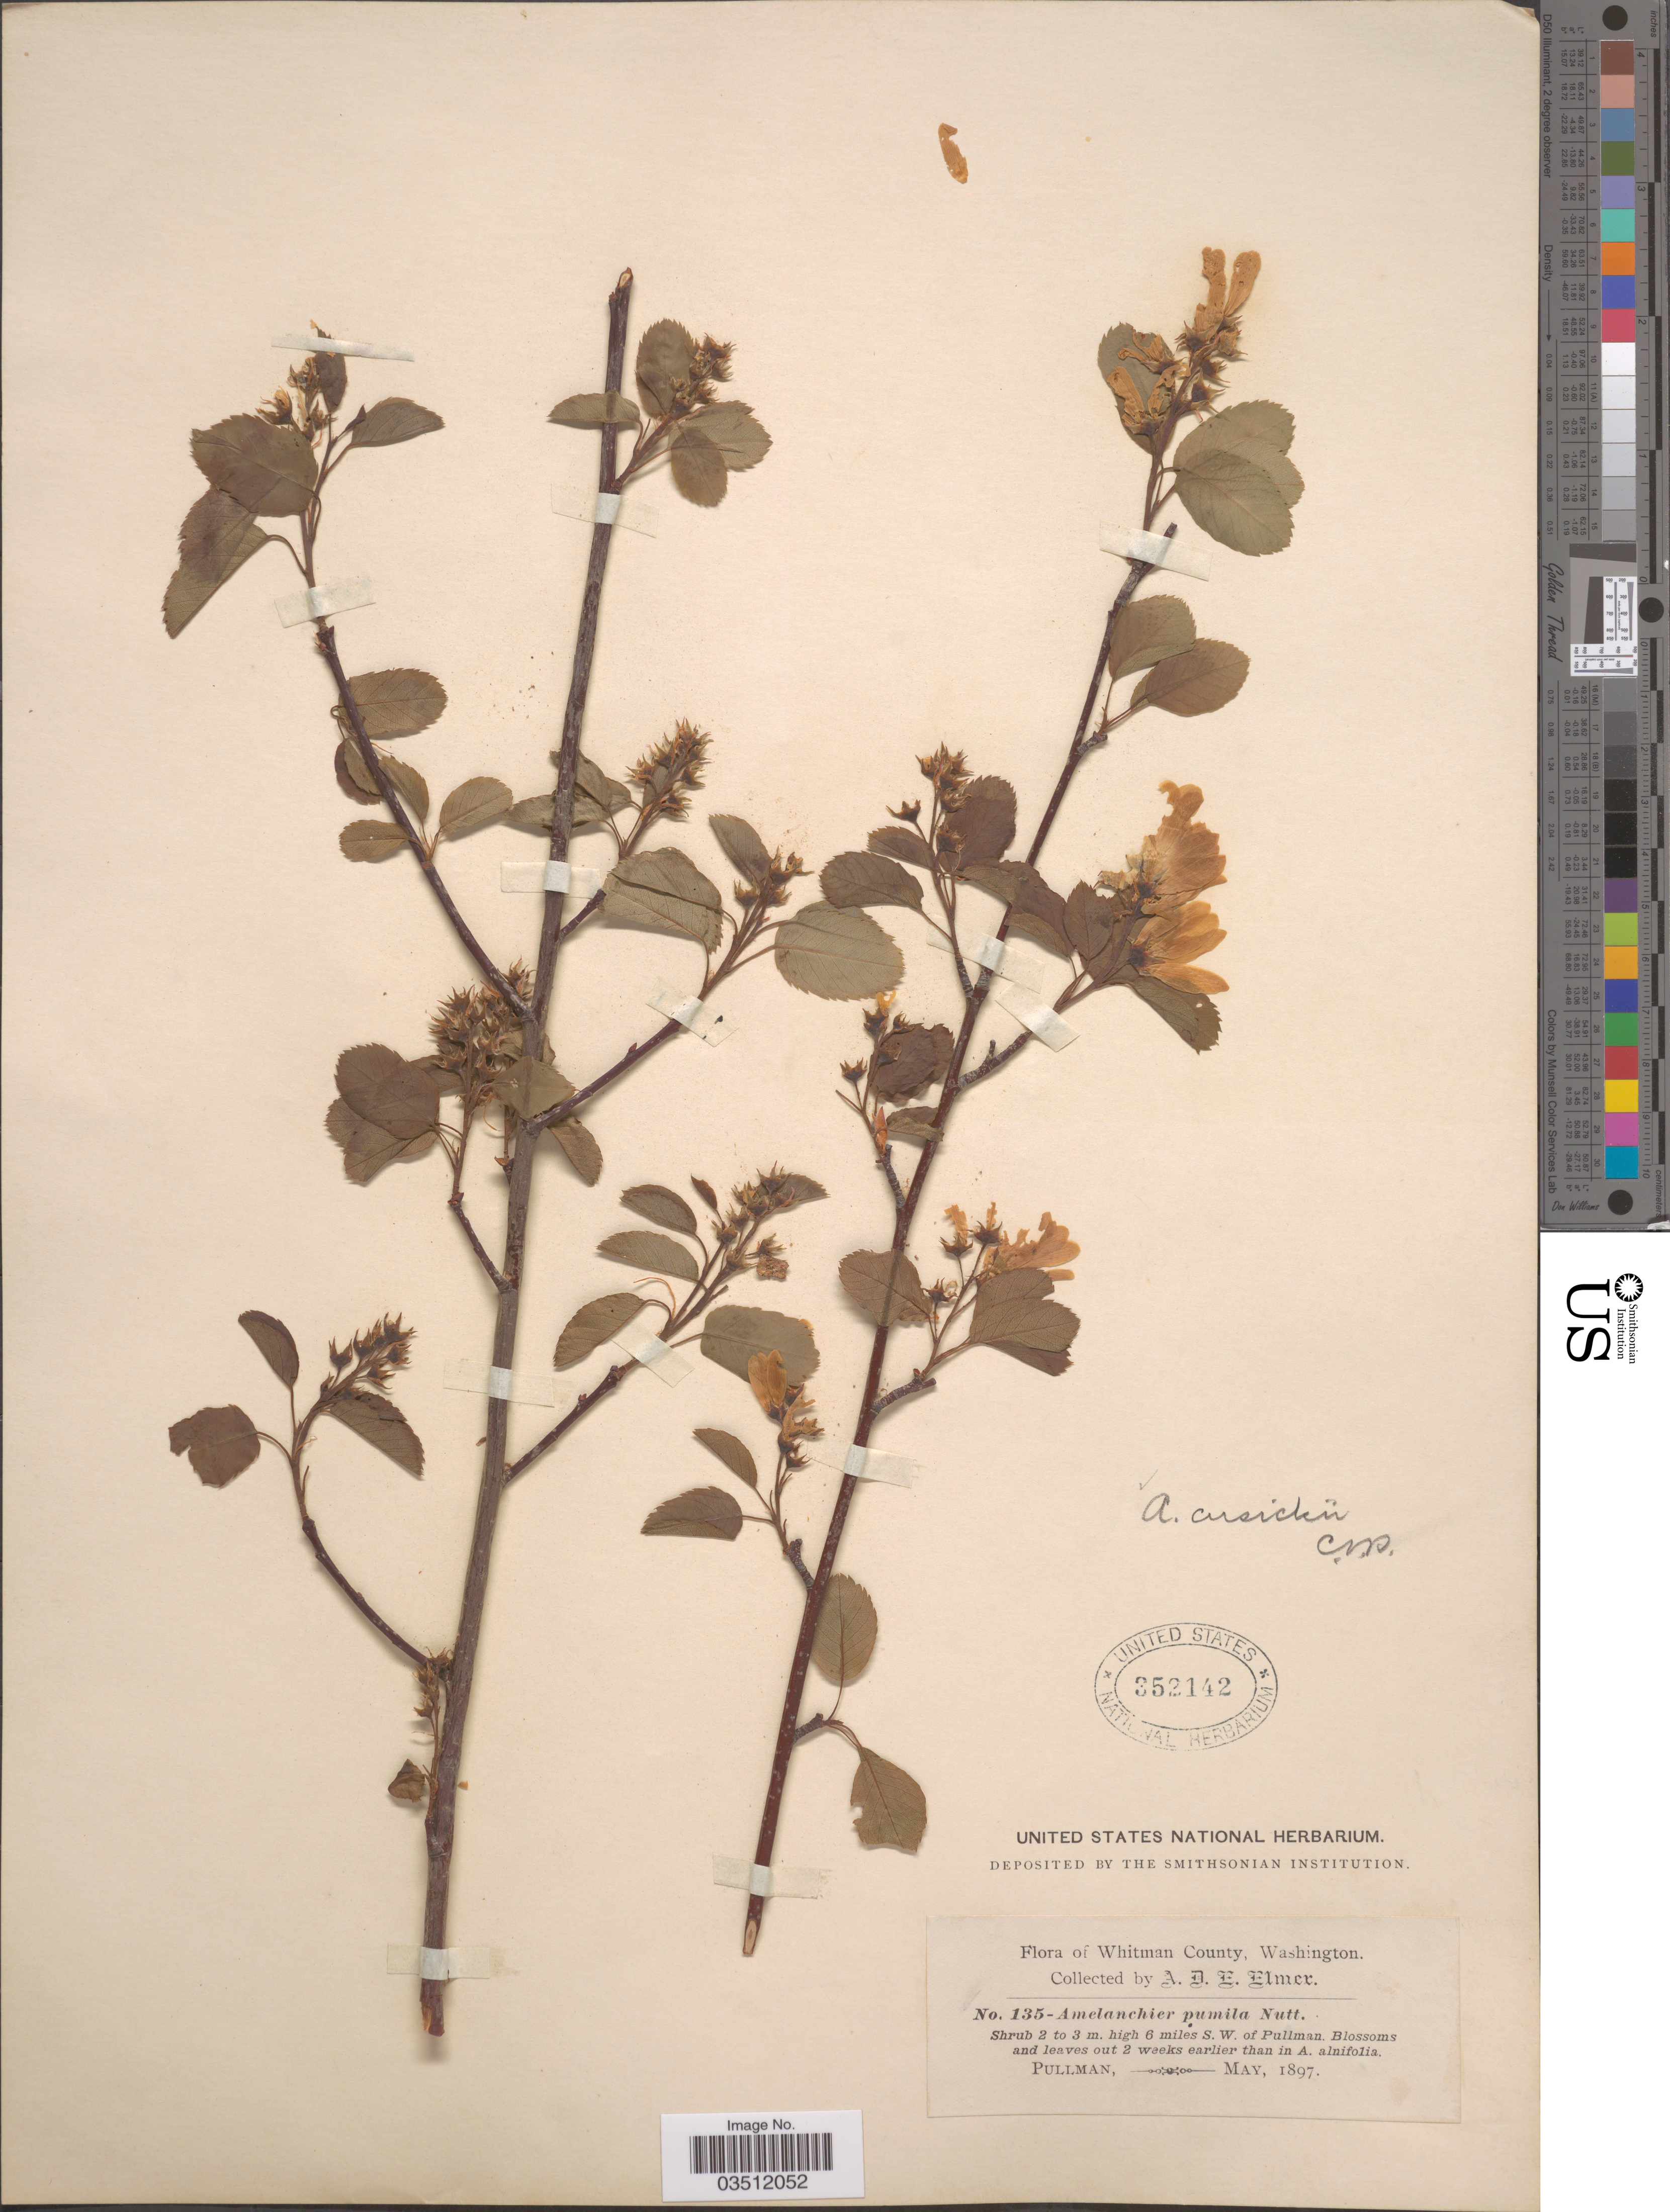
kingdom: Plantae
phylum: Tracheophyta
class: Magnoliopsida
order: Rosales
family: Rosaceae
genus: Amelanchier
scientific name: Amelanchier cusickii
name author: Fernald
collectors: A. D. E. Elmer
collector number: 135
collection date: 1897-05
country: United States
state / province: Washington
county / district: Whitman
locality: Whitman County. 6 miles S. W. of Pullman. Pullman.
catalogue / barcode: US 352142